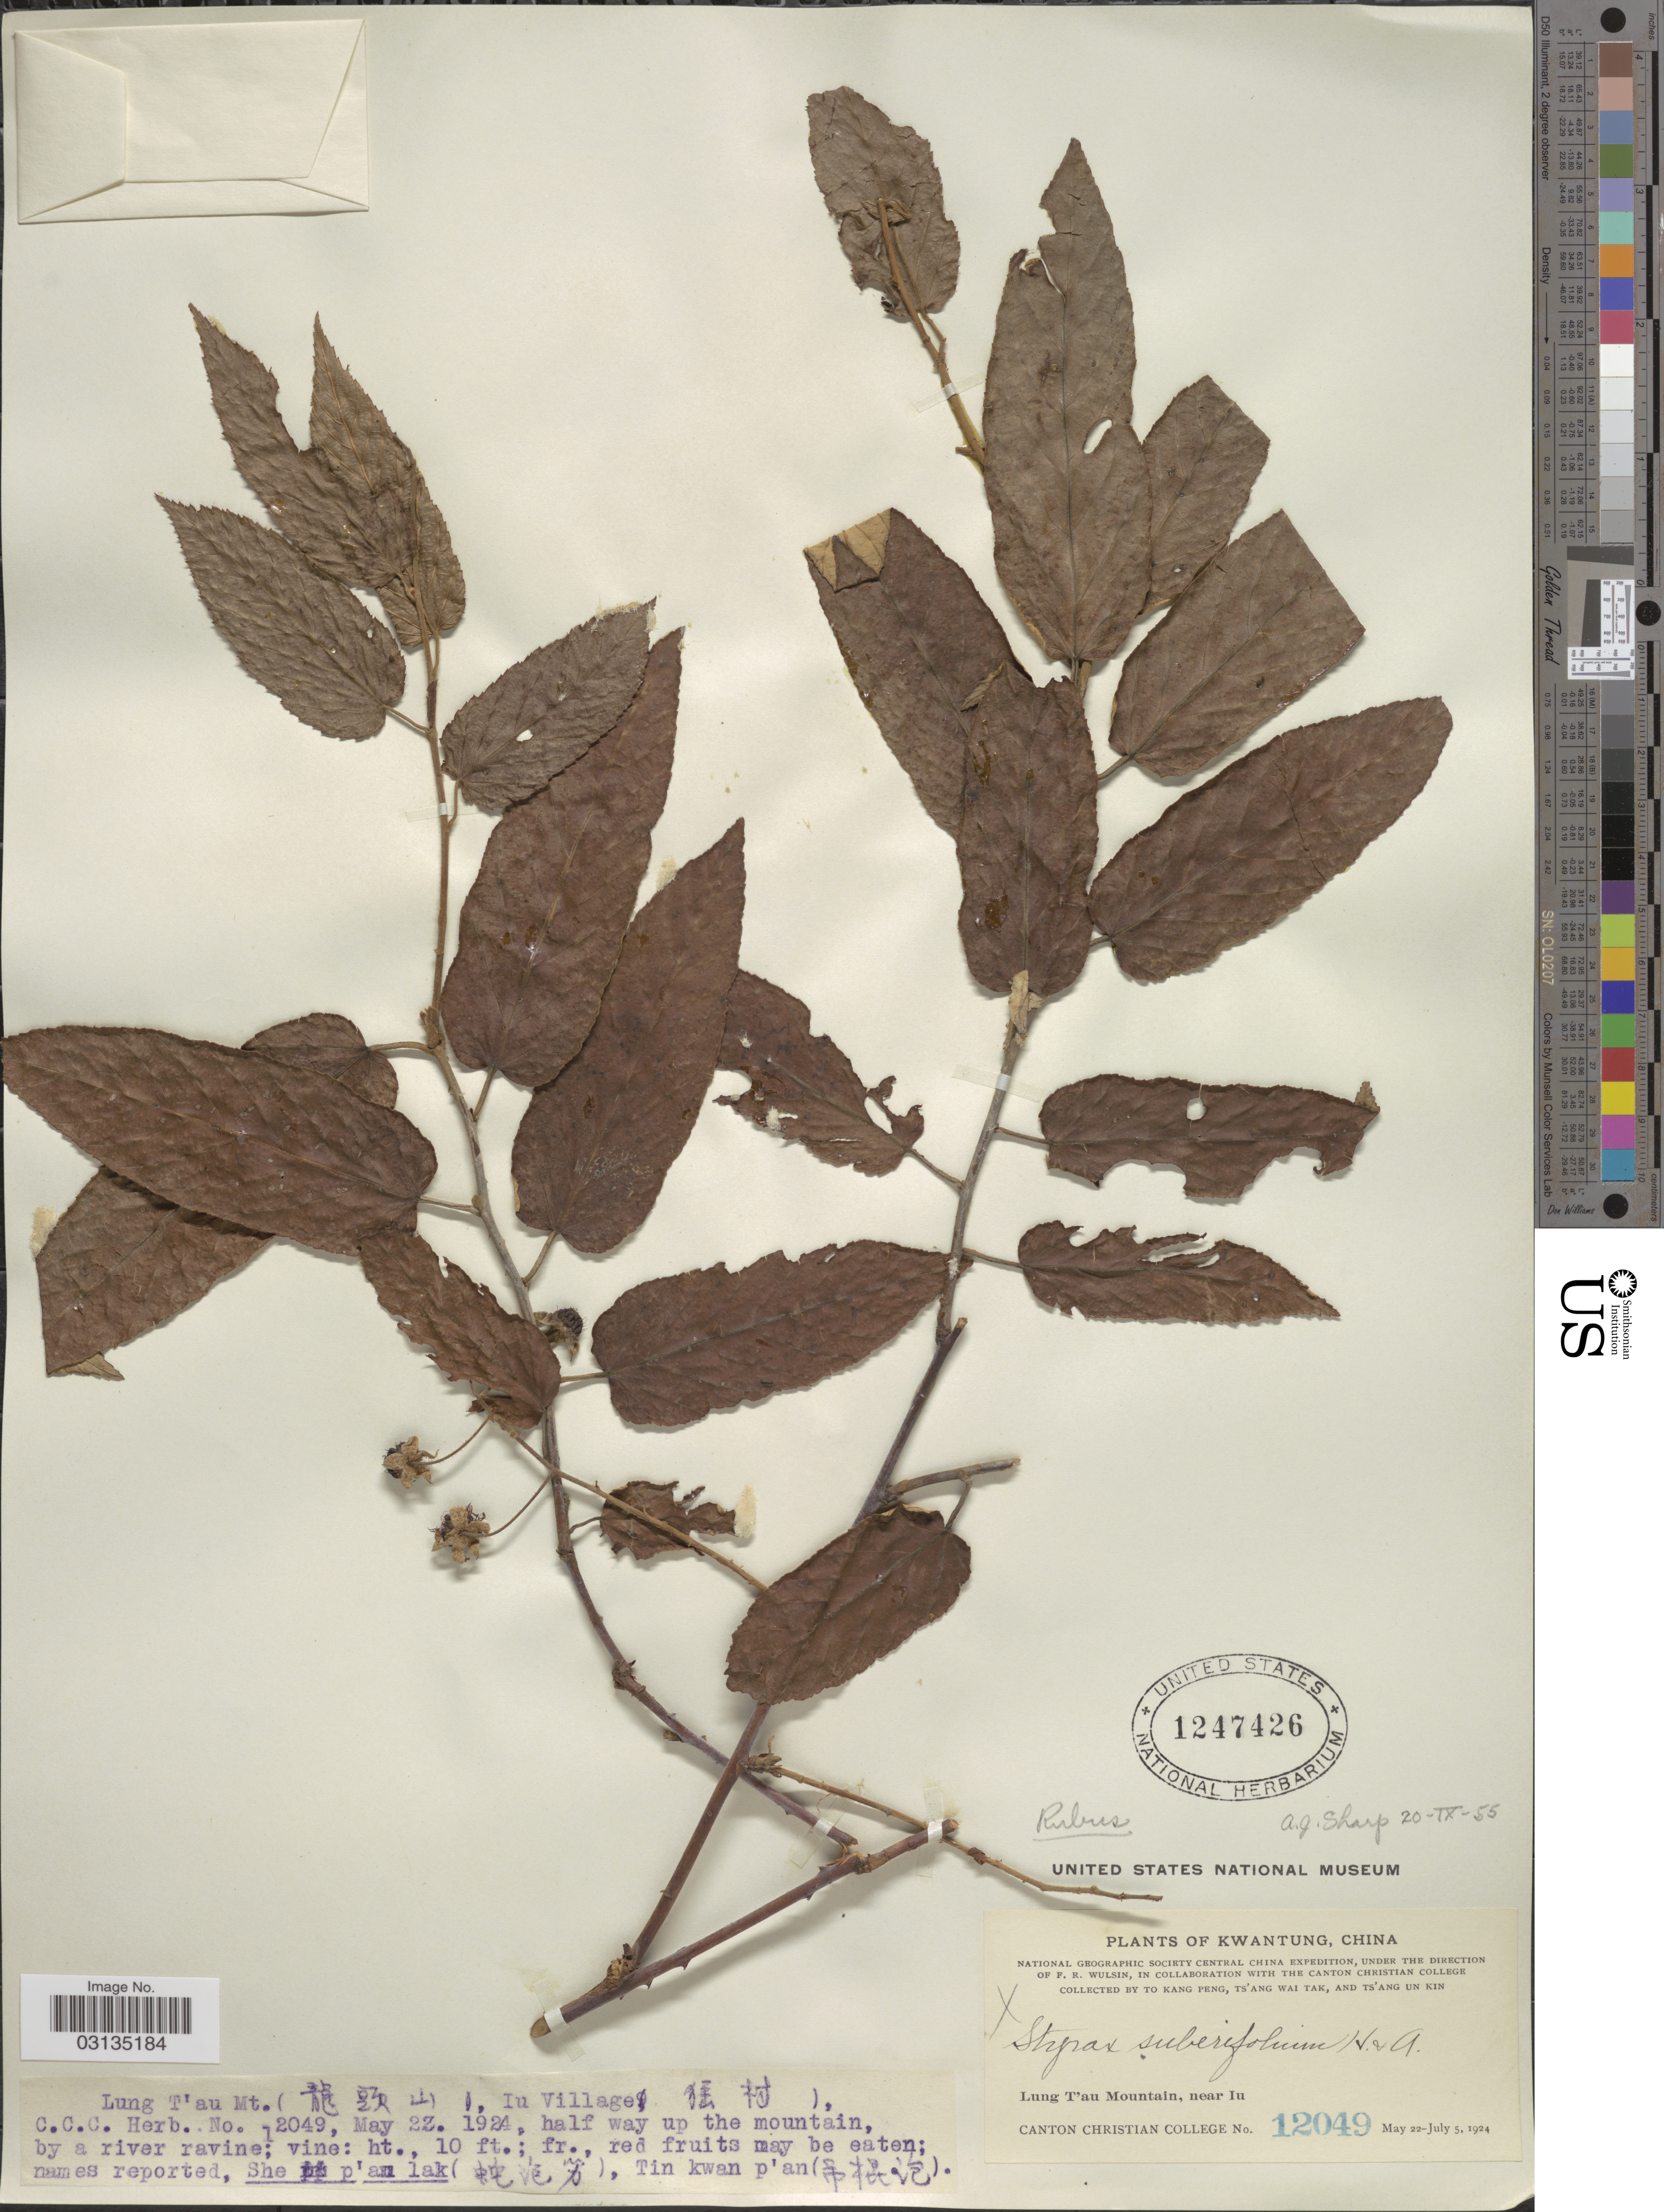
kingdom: Plantae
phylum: Tracheophyta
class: Magnoliopsida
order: Ericales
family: Styracaceae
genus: Styrax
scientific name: Styrax suberifolius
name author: Hook. & Arn.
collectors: To Kang P'eng, W. T. Tsang & Ts' Ang Un Kin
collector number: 12049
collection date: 1924-05-22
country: China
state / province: Guangdong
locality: Kwangtung, China, Lung T'au Mountain, near Iu Village, half way up the mountain, by a river ravine.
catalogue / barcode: US 1247426